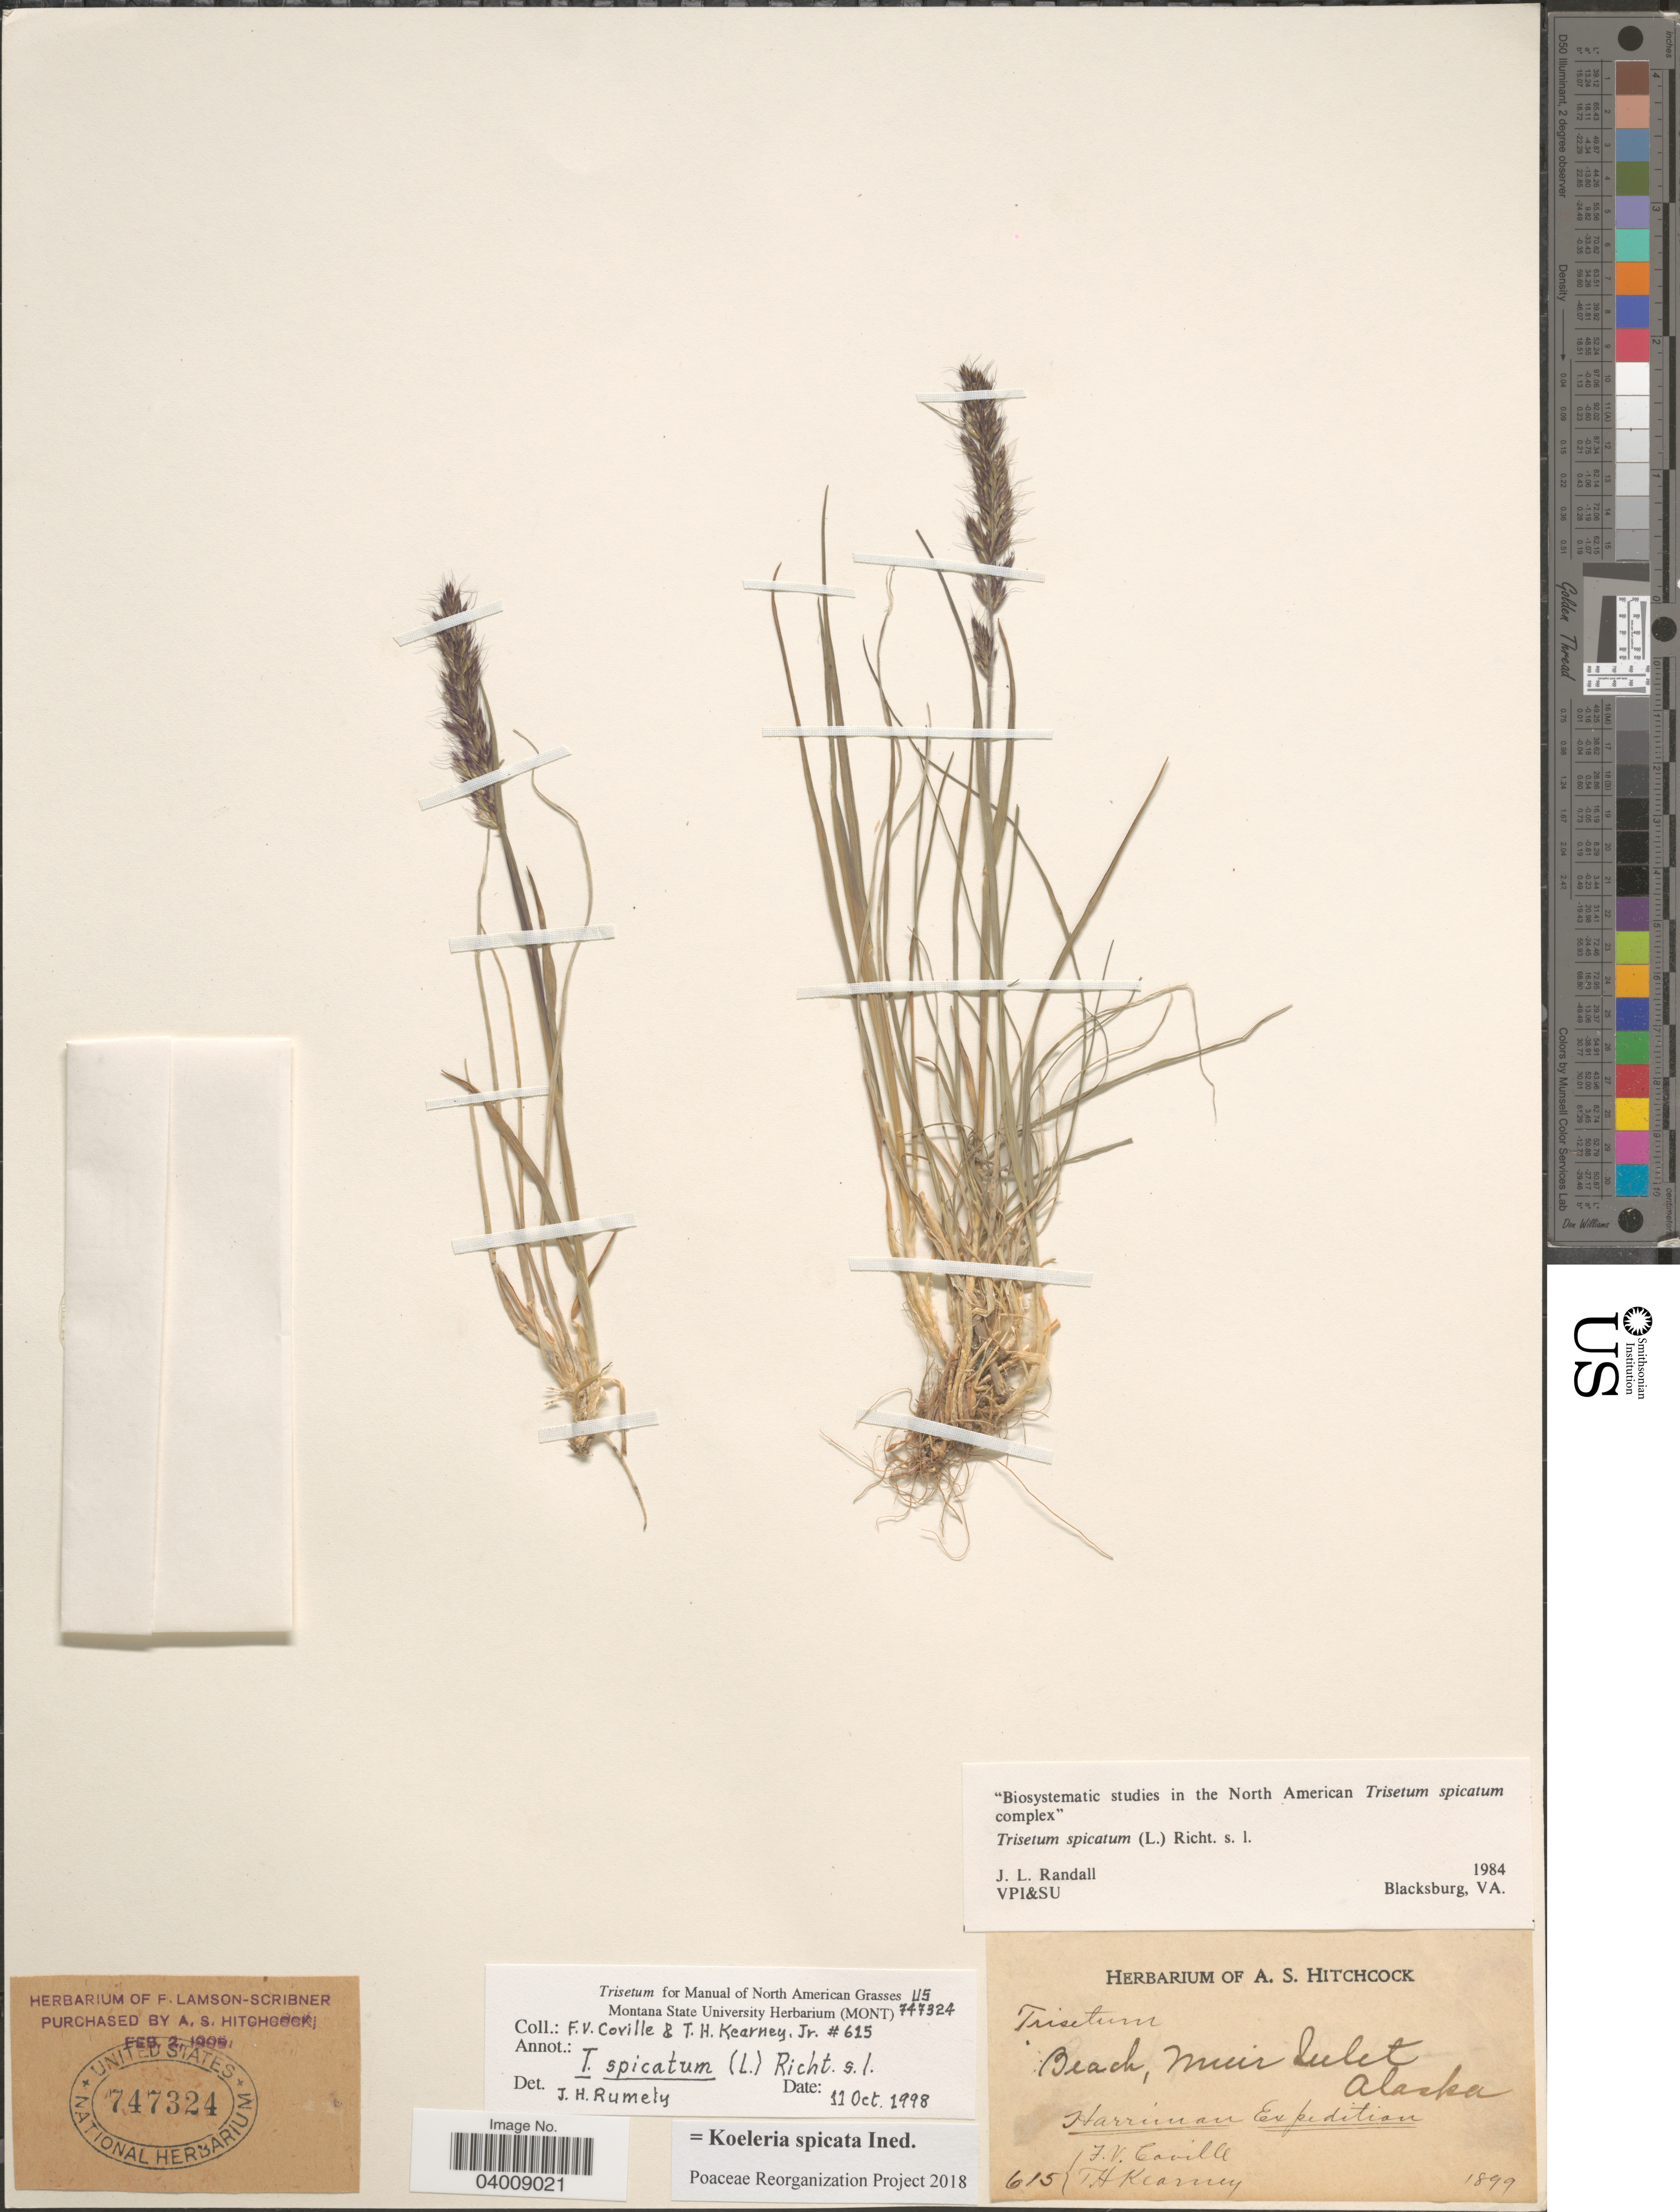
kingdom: Plantae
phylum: Tracheophyta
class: Liliopsida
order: Poales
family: Poaceae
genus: Koeleria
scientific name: Koeleria spicata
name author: (L.) Barberá et al.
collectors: F. V. Coville & T. H. Kearney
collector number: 615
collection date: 1899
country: United States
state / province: Alaska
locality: Beach Muir Inlet.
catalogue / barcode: US 747324